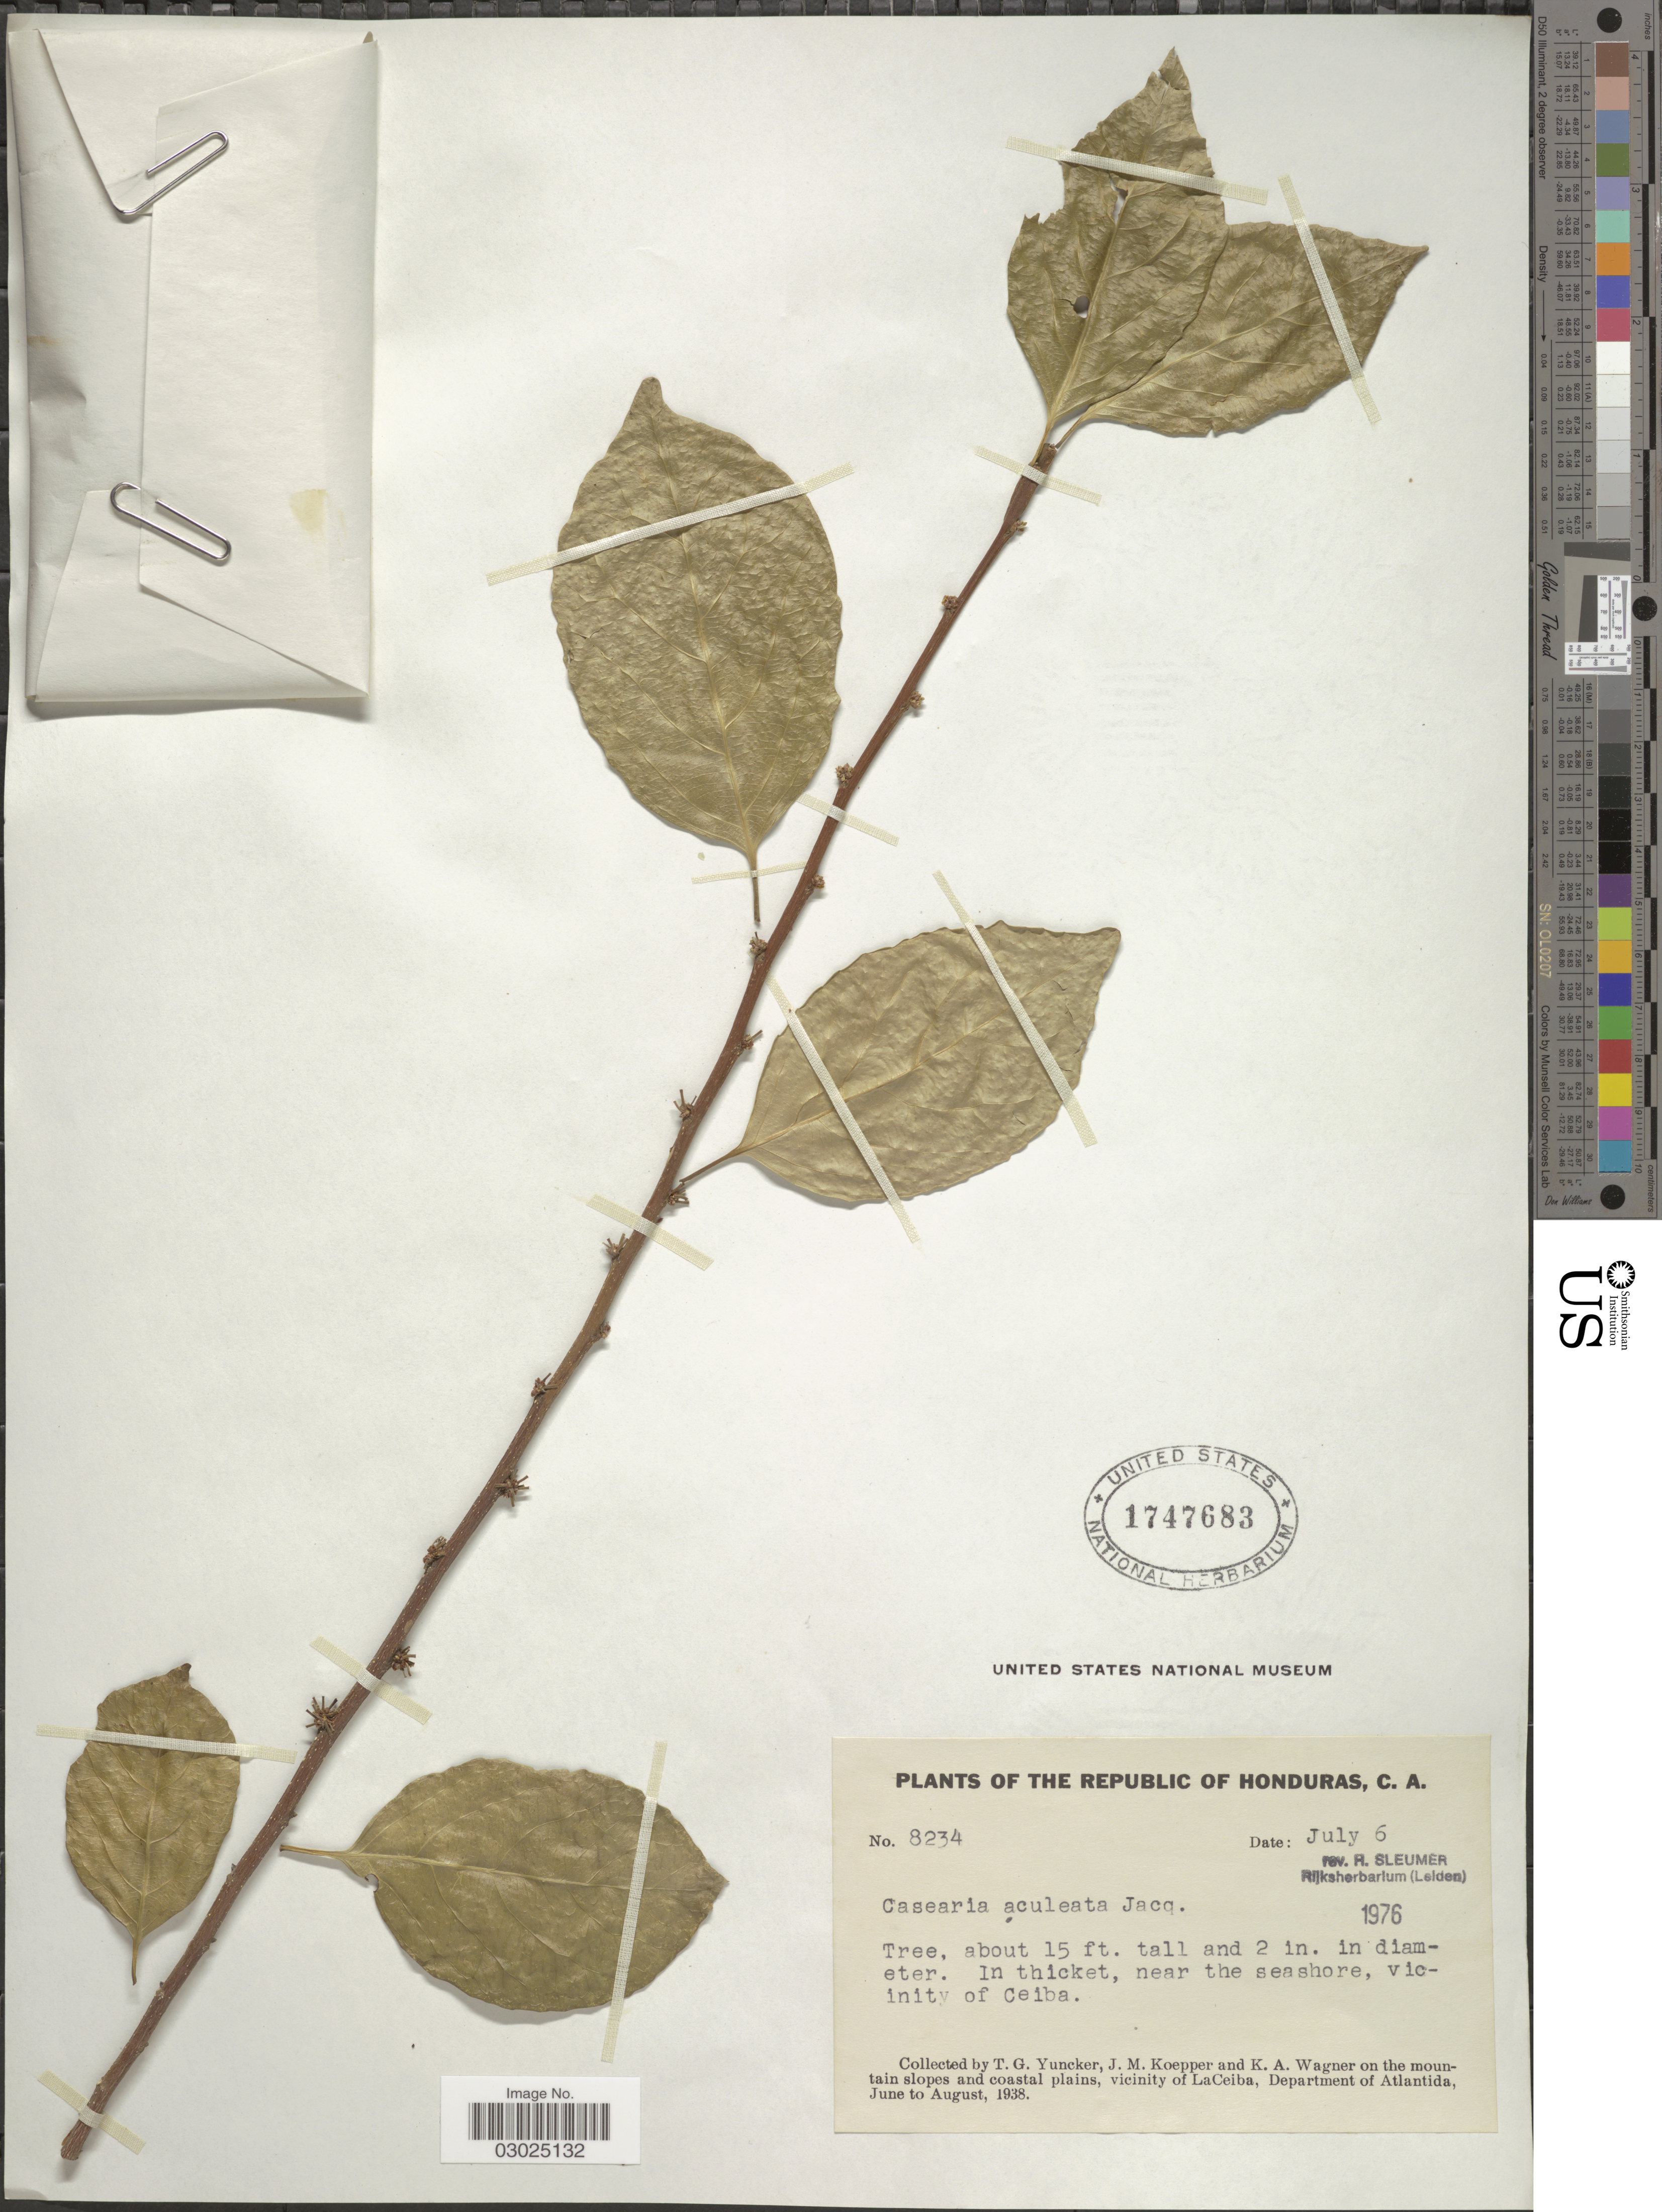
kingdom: Plantae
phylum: Tracheophyta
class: Magnoliopsida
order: Malpighiales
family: Salicaceae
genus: Casearia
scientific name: Casearia aculeata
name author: Jacq.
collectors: T. G. Yuncker, J. M. Koepper & K. A. Wagner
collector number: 8234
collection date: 1938-07-06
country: Honduras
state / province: Atlántida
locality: The Republic of Honduras, near the seashore, vicinity of Ceiba, on the mountain slopes and coastal plains, vicinity of LaCeiba, Department of Atlantida.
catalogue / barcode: US 1747683